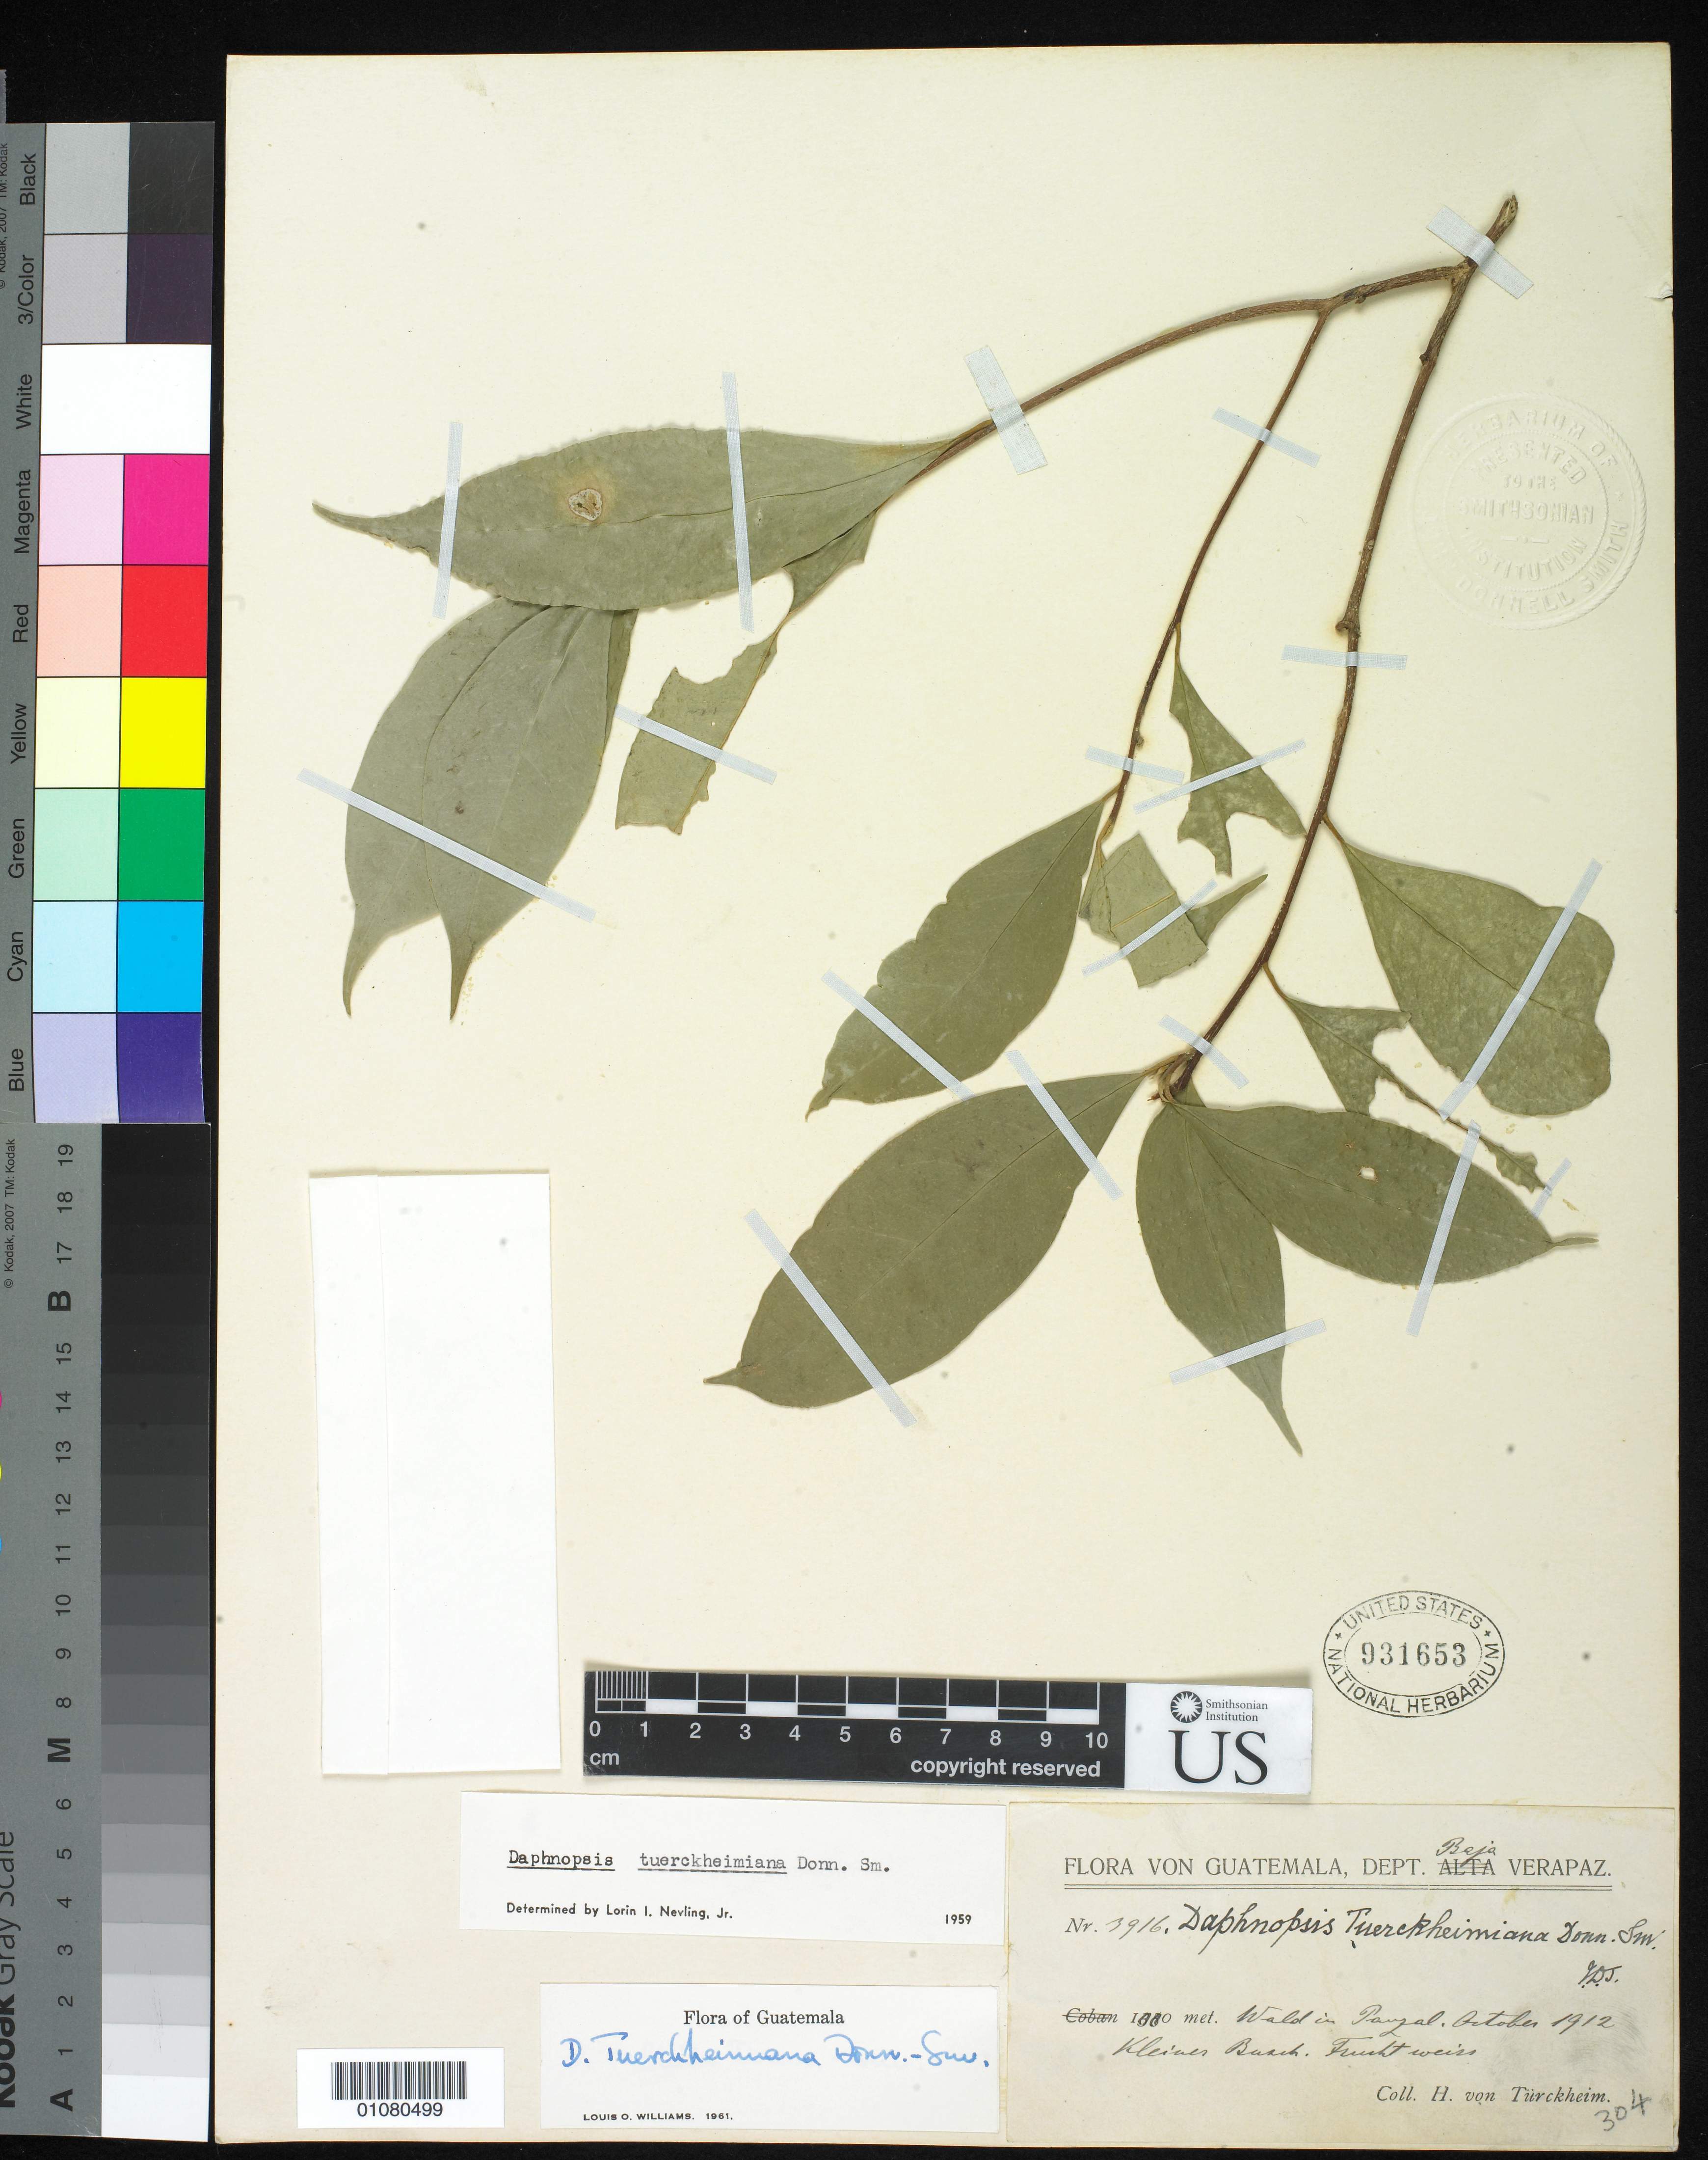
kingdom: Plantae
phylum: Tracheophyta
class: Magnoliopsida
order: Malvales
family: Thymelaeaceae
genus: Daphnopsis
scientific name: Daphnopsis tuerckheimiana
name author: Donn. Sm.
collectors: H. von Türckheim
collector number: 3916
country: Guatemala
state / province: Baja Verapaz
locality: Forest in Pauzal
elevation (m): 1880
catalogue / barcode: US 931653